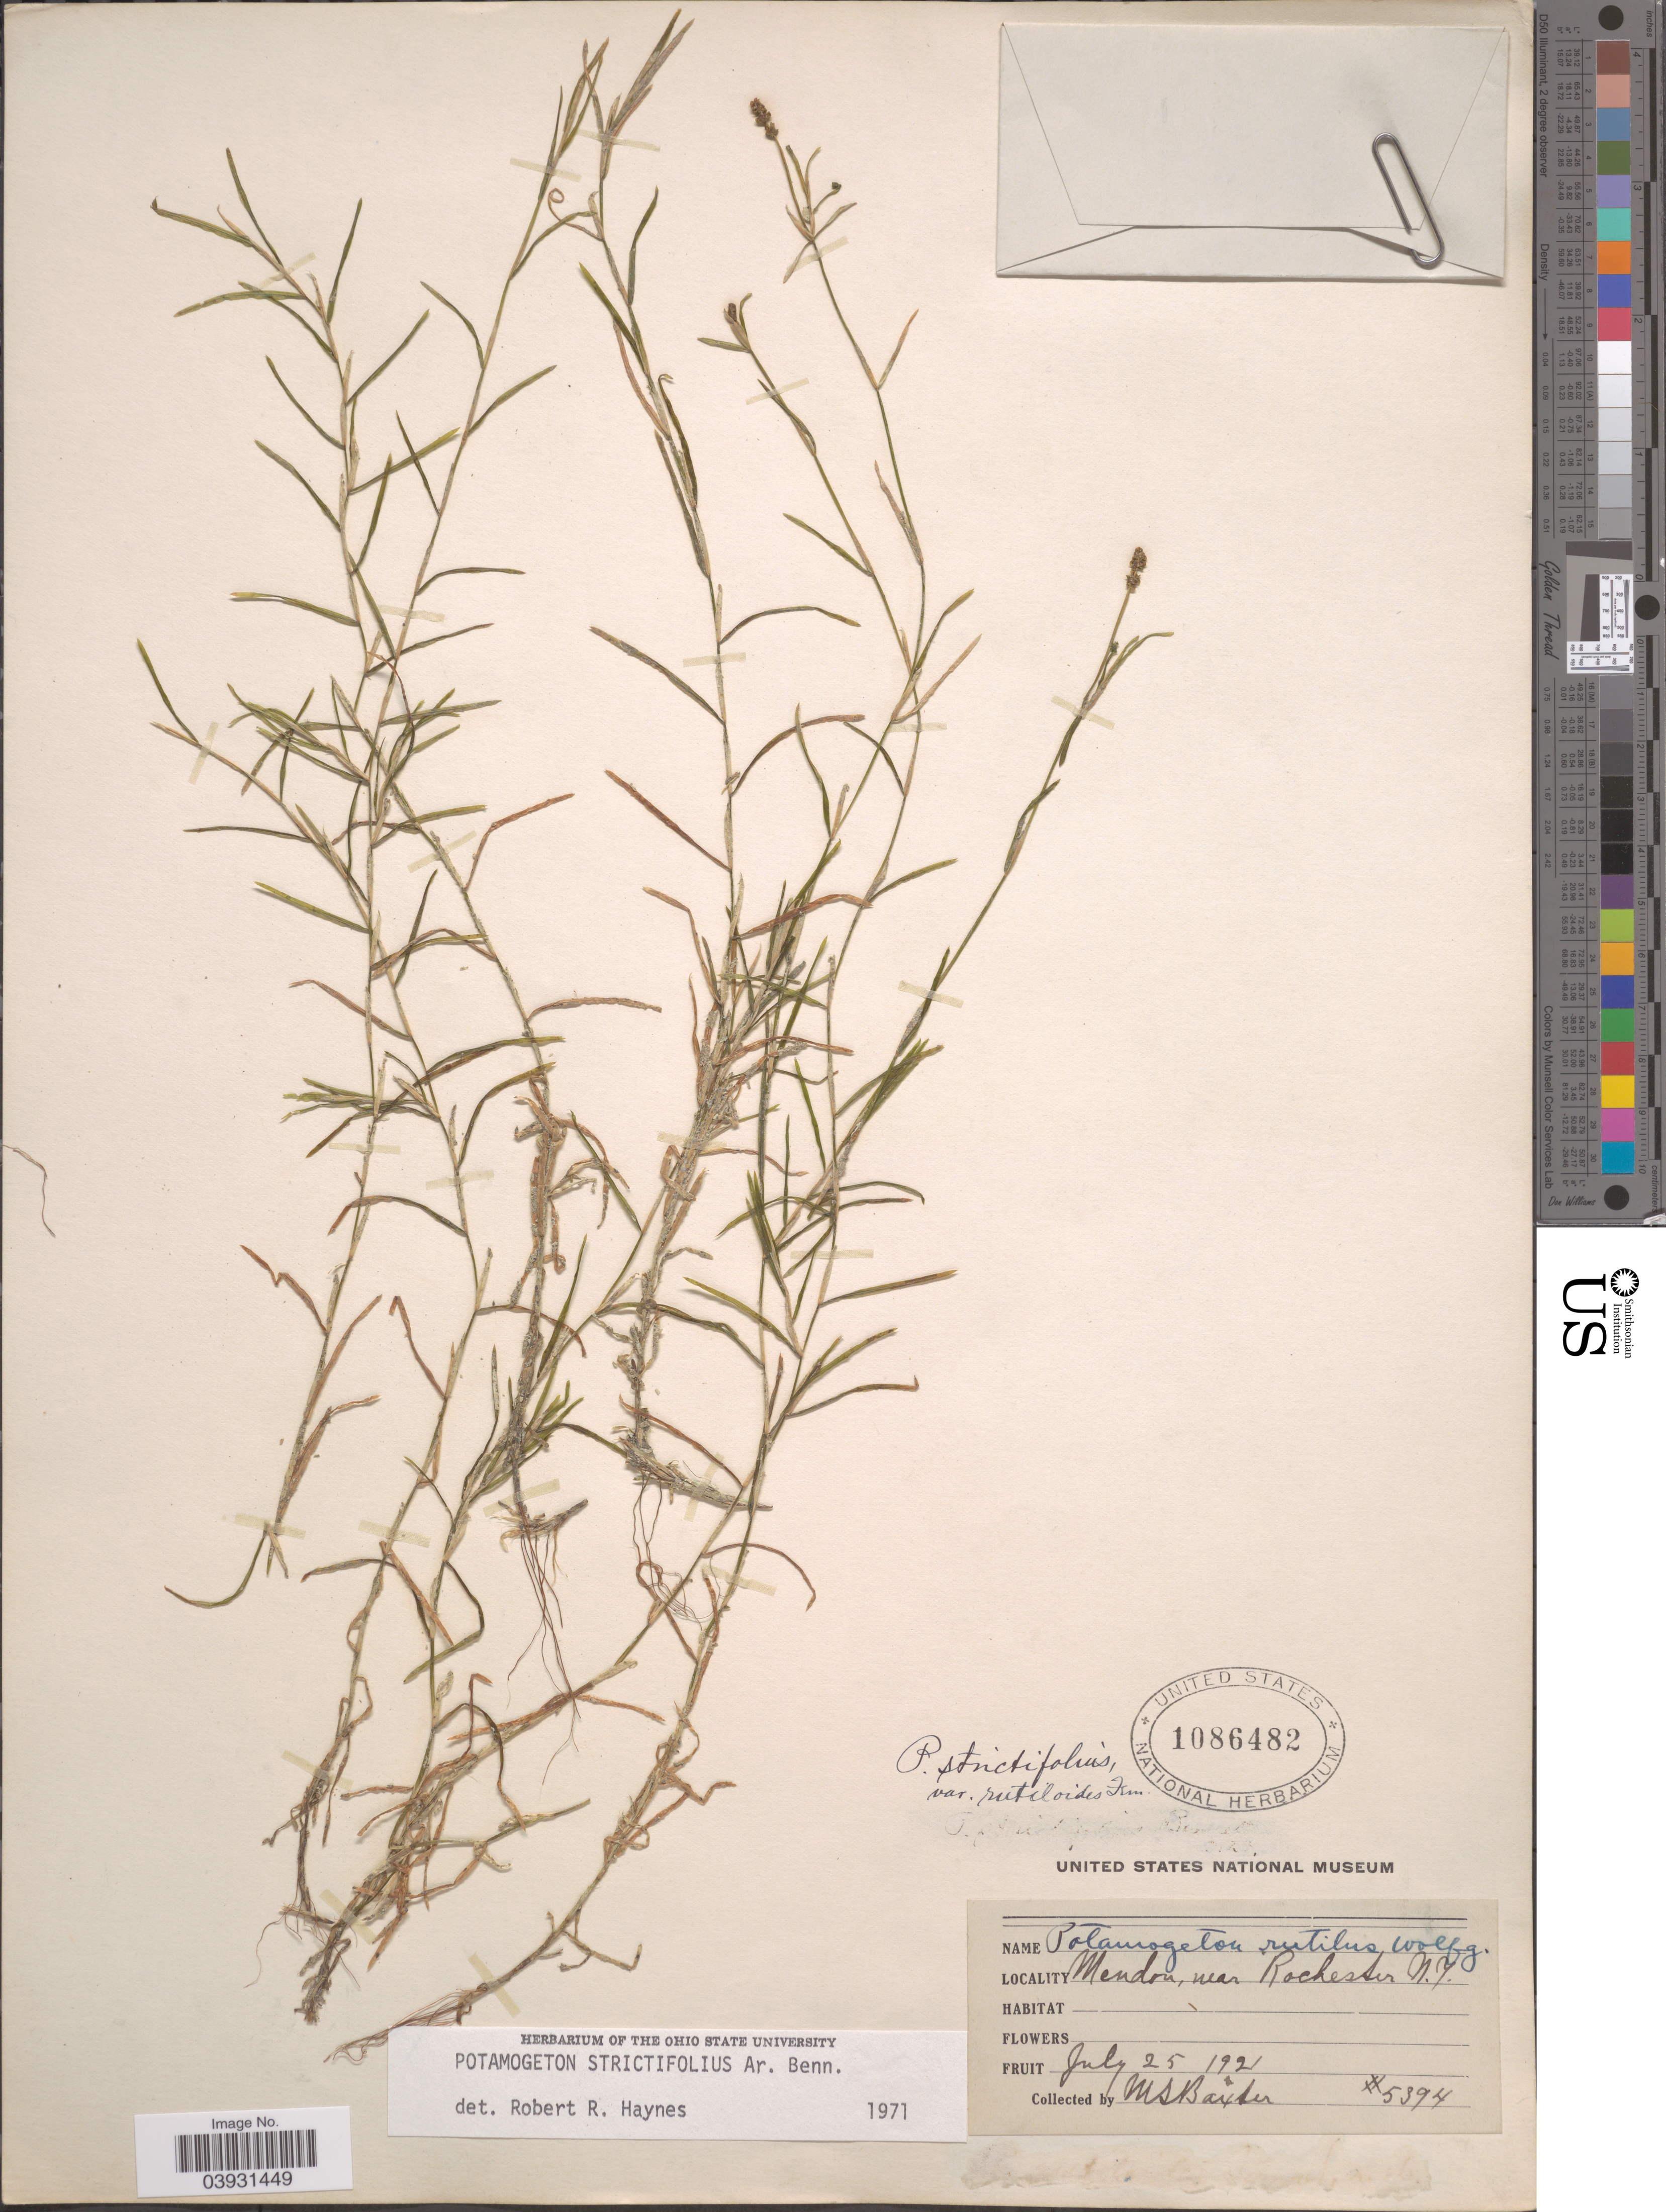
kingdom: Plantae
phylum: Tracheophyta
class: Liliopsida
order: Alismatales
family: Potamogetonaceae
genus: Potamogeton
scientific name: Potamogeton strictifolius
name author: A. Benn.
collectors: M. Baxter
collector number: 5394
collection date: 1921-07-25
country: United States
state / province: New York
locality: Mendon, near Rochester.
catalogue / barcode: US 1086482